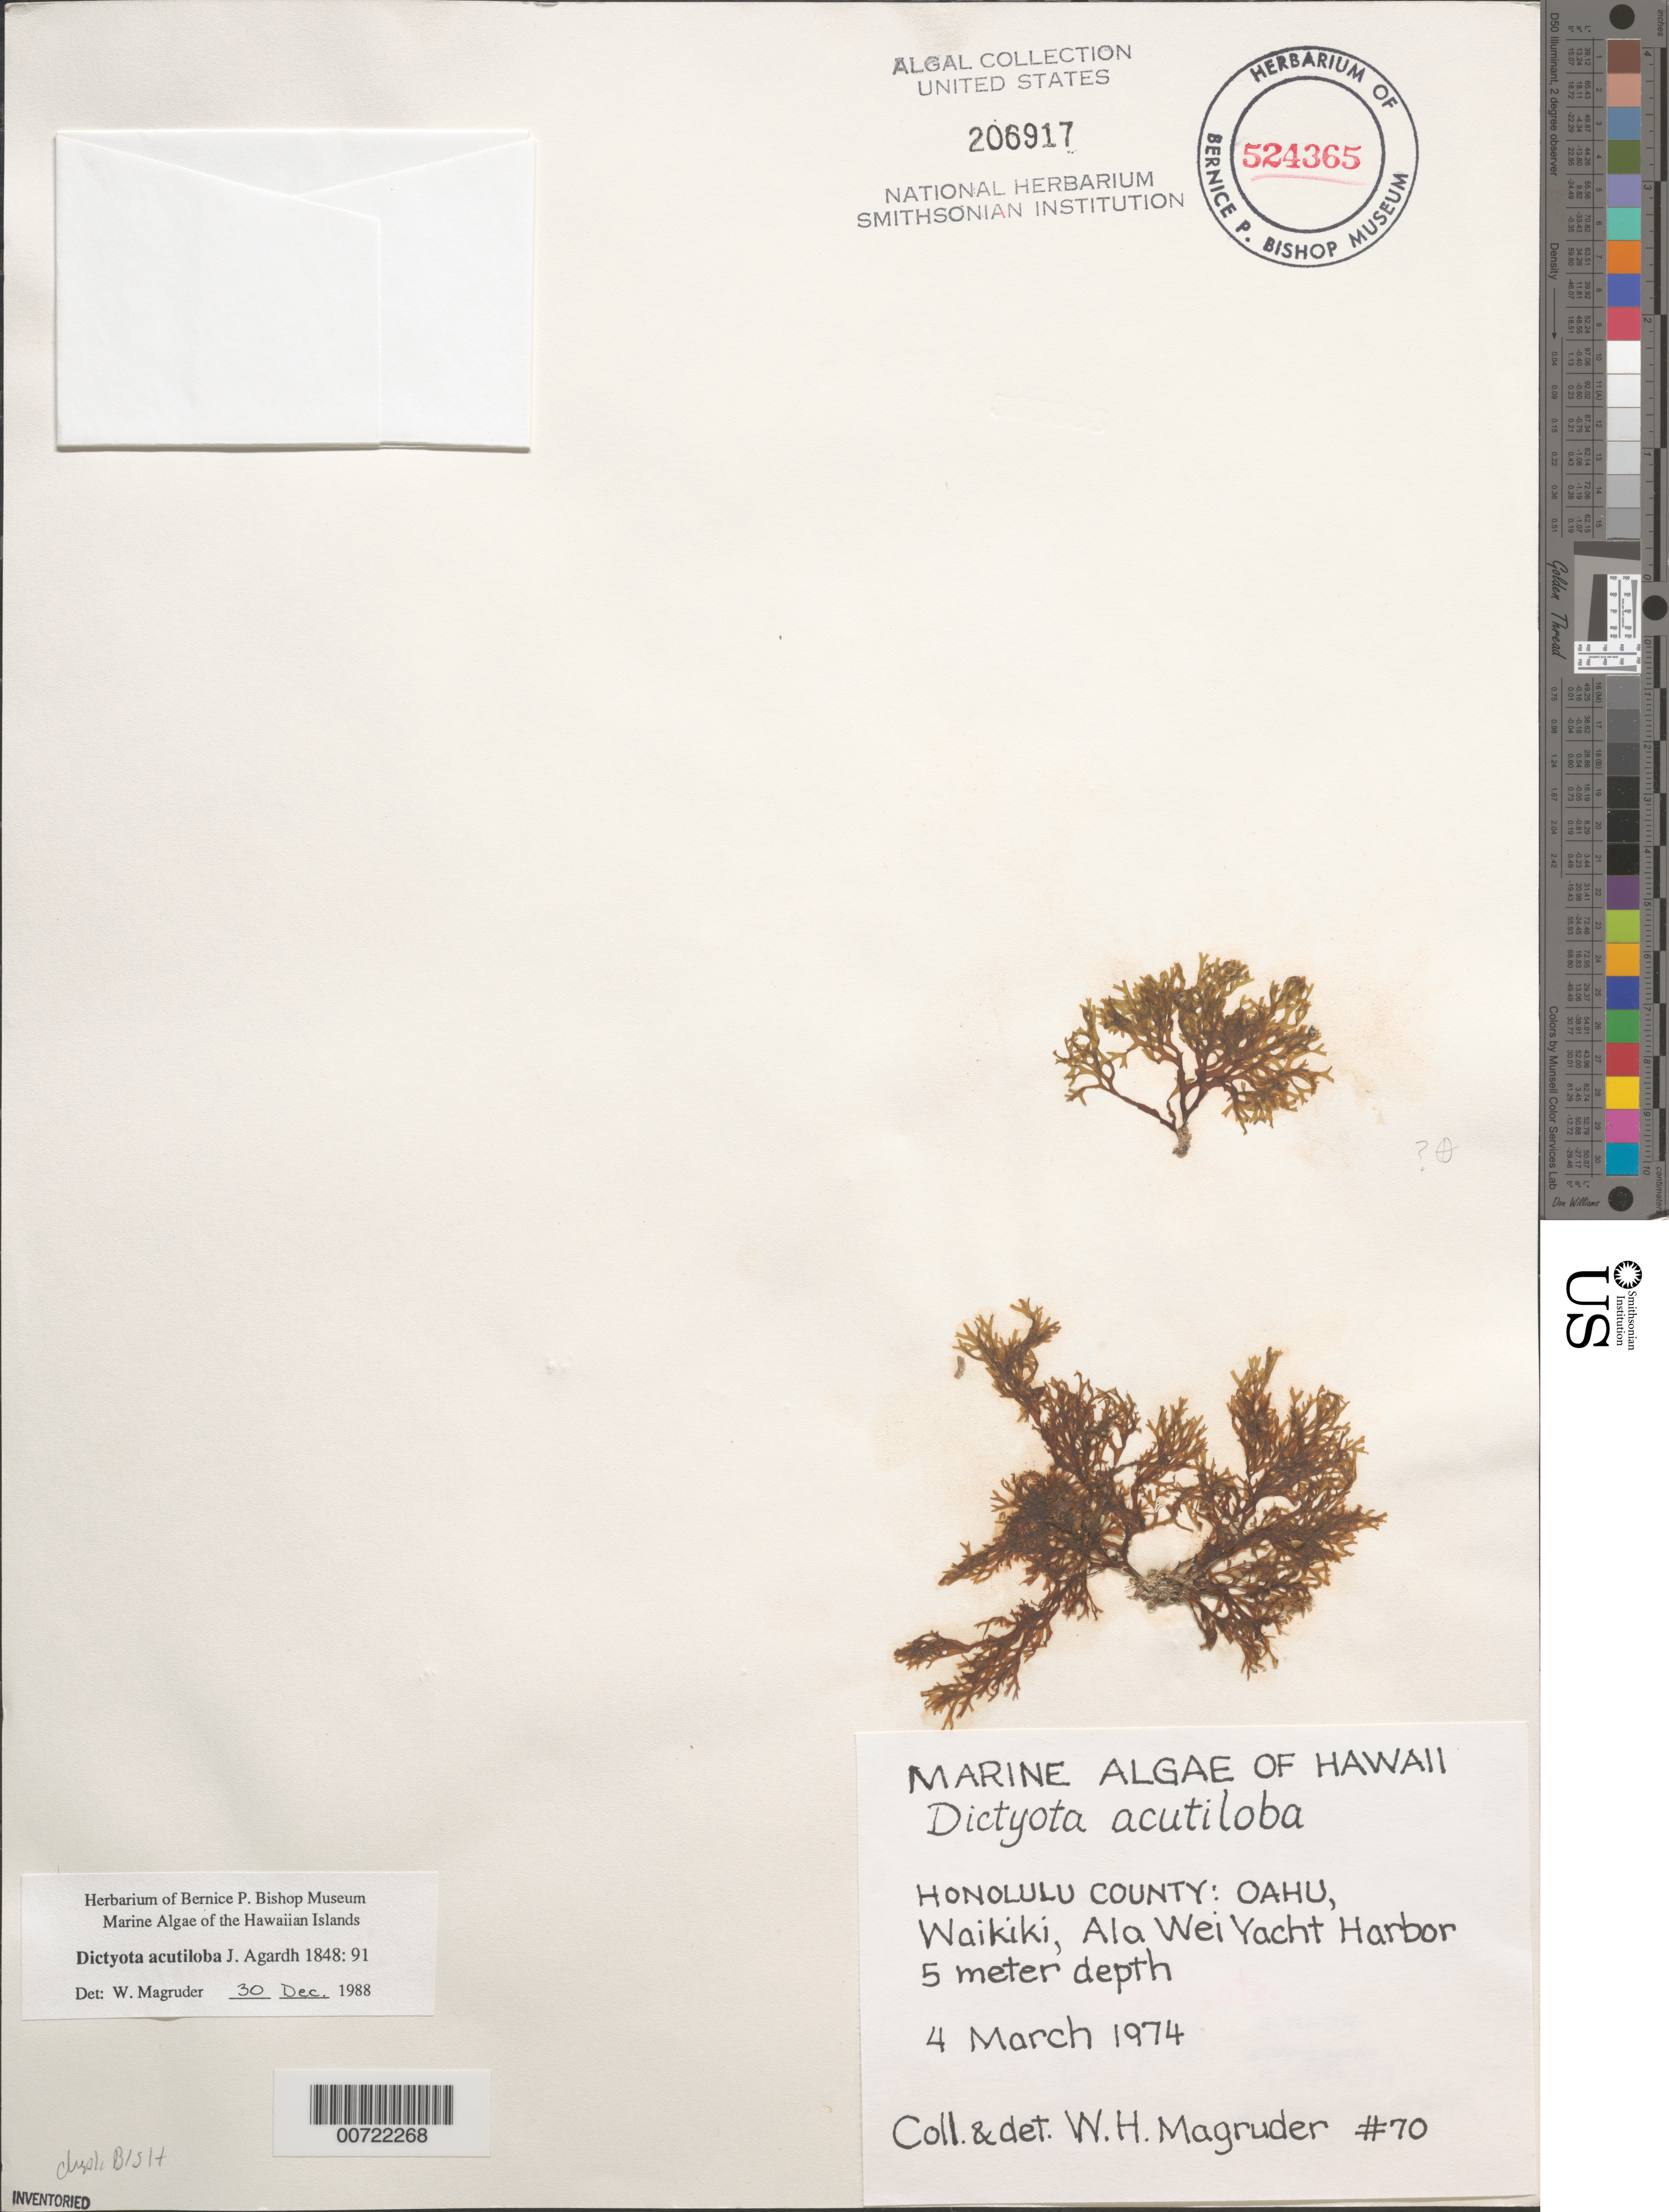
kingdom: Chromista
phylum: Ochrophyta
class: Phaeophyceae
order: Dictyotales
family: Dictyotaceae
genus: Dictyota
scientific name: Dictyota acutiloba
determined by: Magruder, W. H.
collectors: W. Magruder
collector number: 70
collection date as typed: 04 Mar 1974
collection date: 1974-03-04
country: United States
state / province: Hawaii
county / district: Honolulu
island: Oahu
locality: Waikiki, Ala Wei Yacht Harbor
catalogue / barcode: US 206917